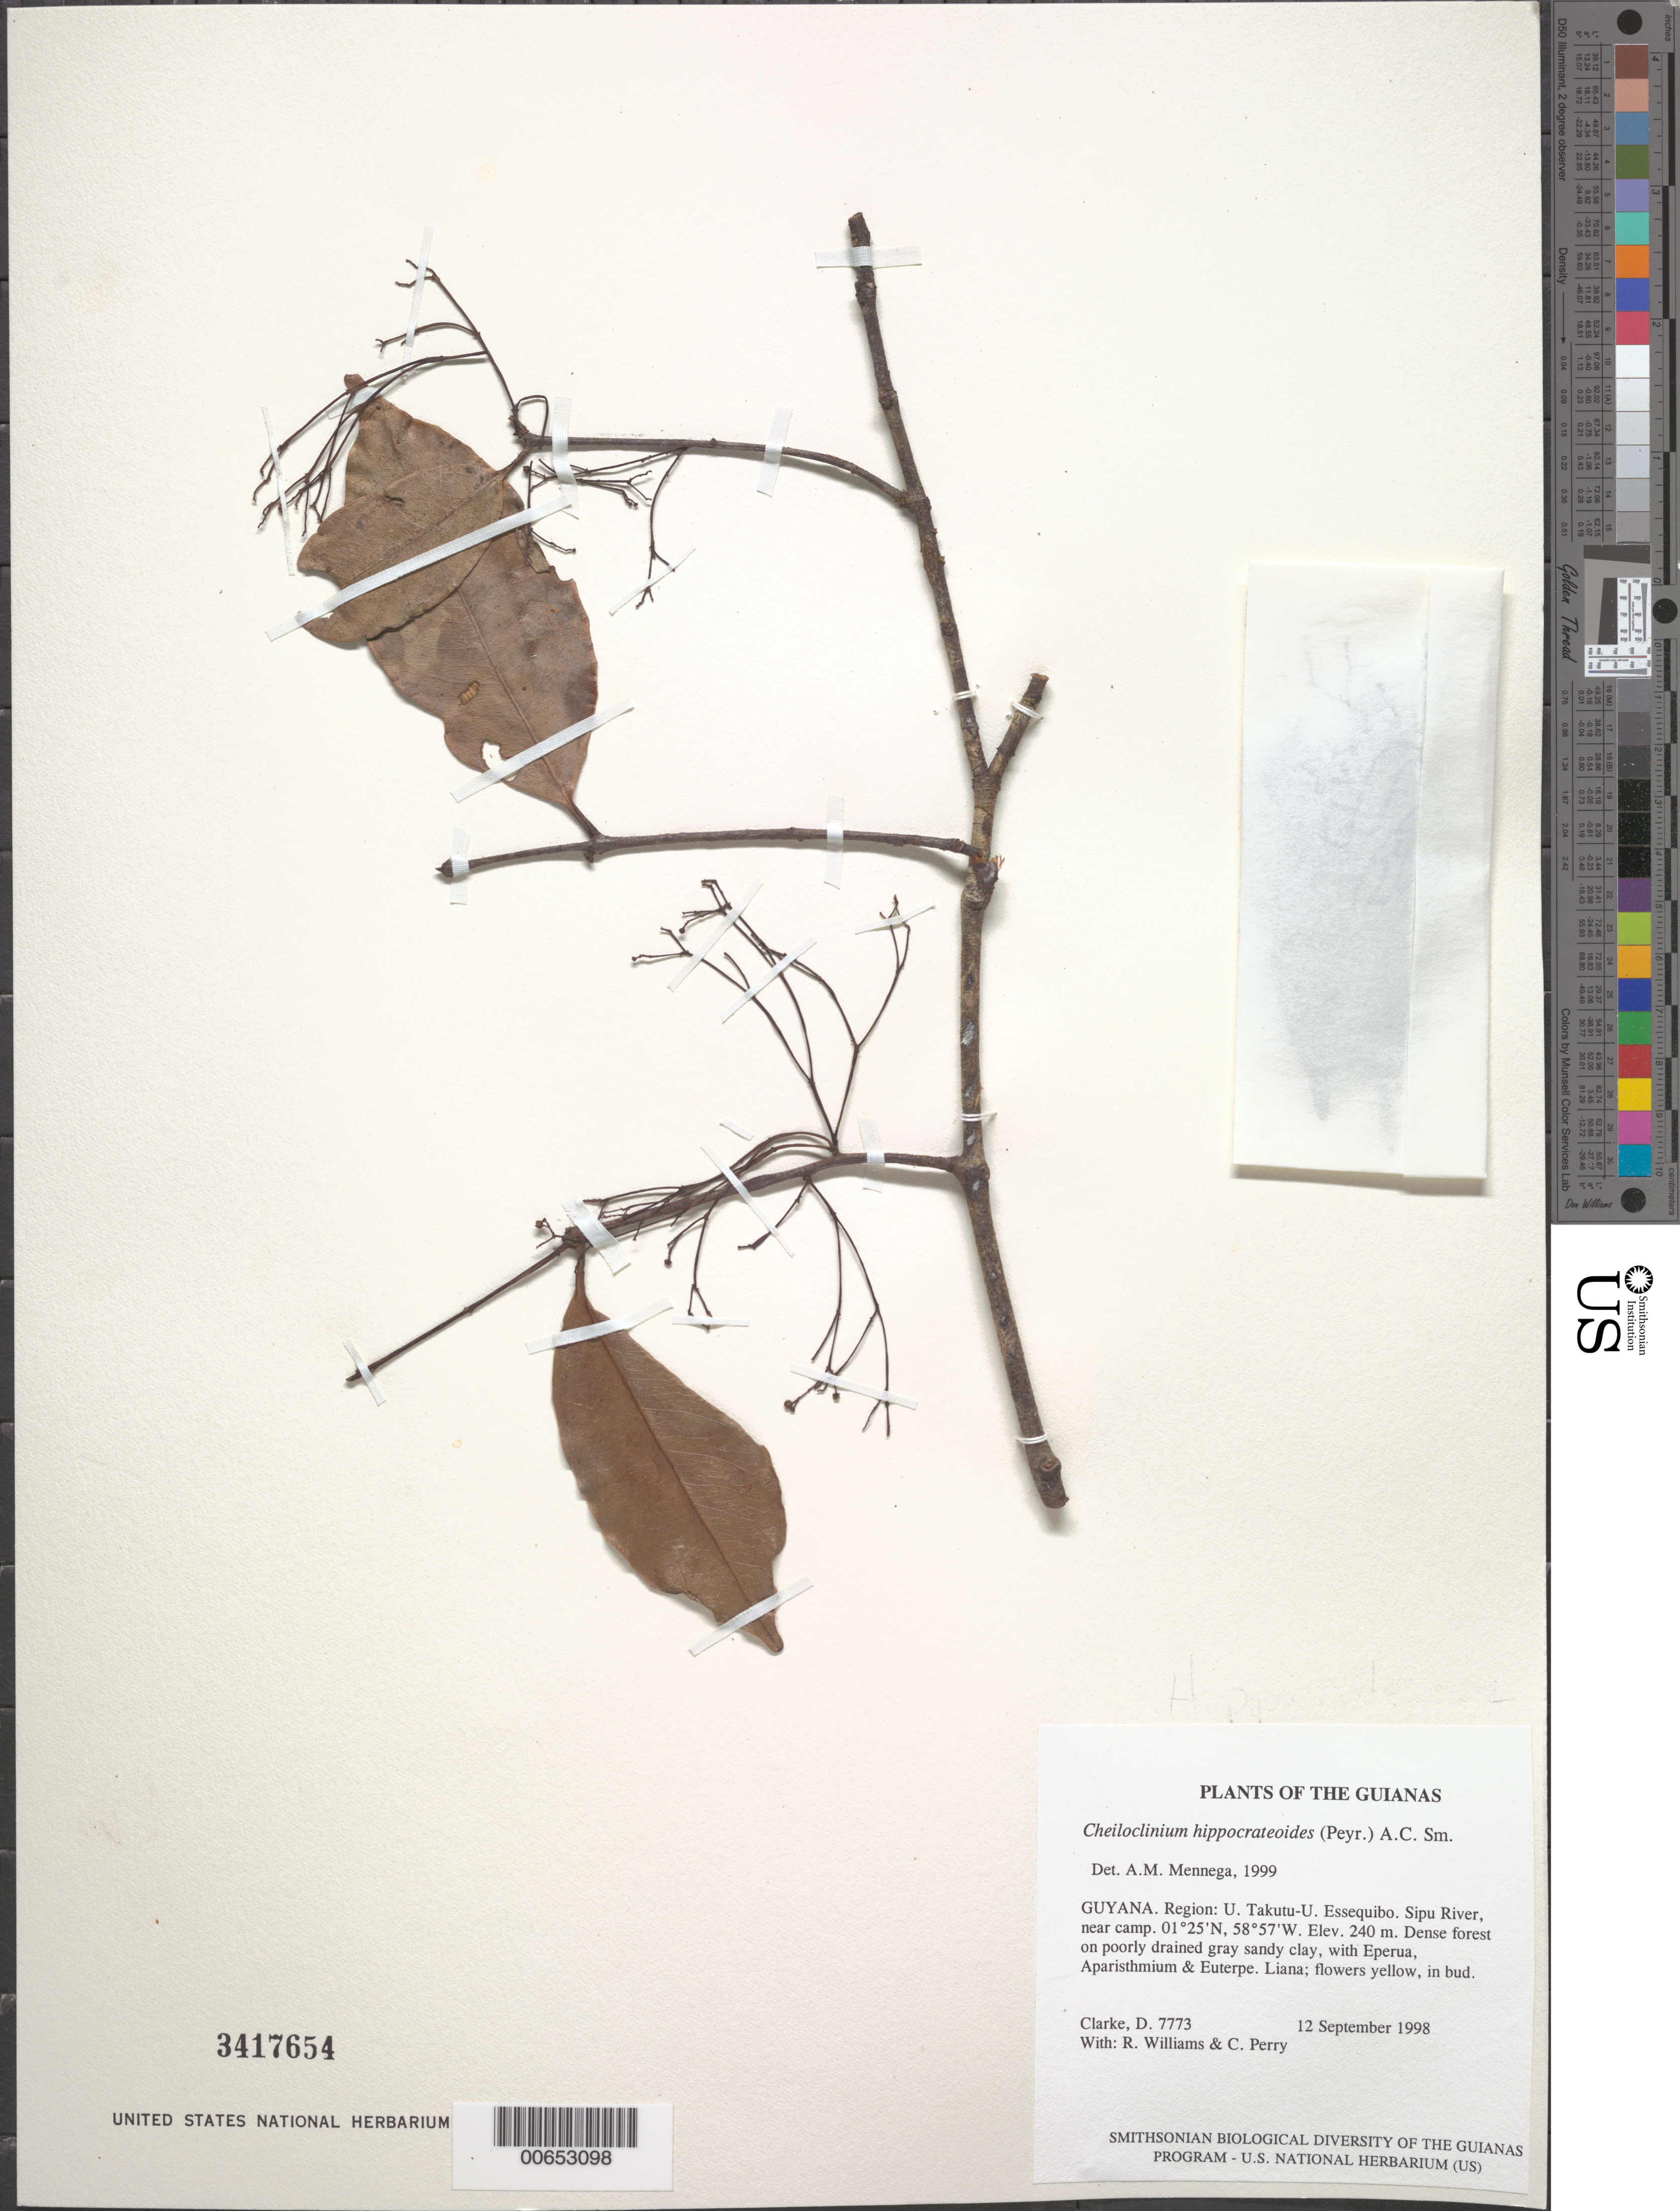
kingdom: Plantae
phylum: Tracheophyta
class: Magnoliopsida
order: Celastrales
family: Celastraceae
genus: Cheiloclinium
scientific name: Cheiloclinium hippocrateoides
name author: (Peyr.) A.C. Sm.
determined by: Mennega, A. M. W.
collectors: H. D. Clarke, R. Williams & C. Perry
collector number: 7773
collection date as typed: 12 September 1998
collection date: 1998-09-12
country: Guyana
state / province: U. Takutu-U. Essequibo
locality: Sipu River, near camp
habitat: Dense forest on poorly drained gray sandy clay, with Eperua, Aparisthmium & Euterpe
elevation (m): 240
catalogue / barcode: US 3417654